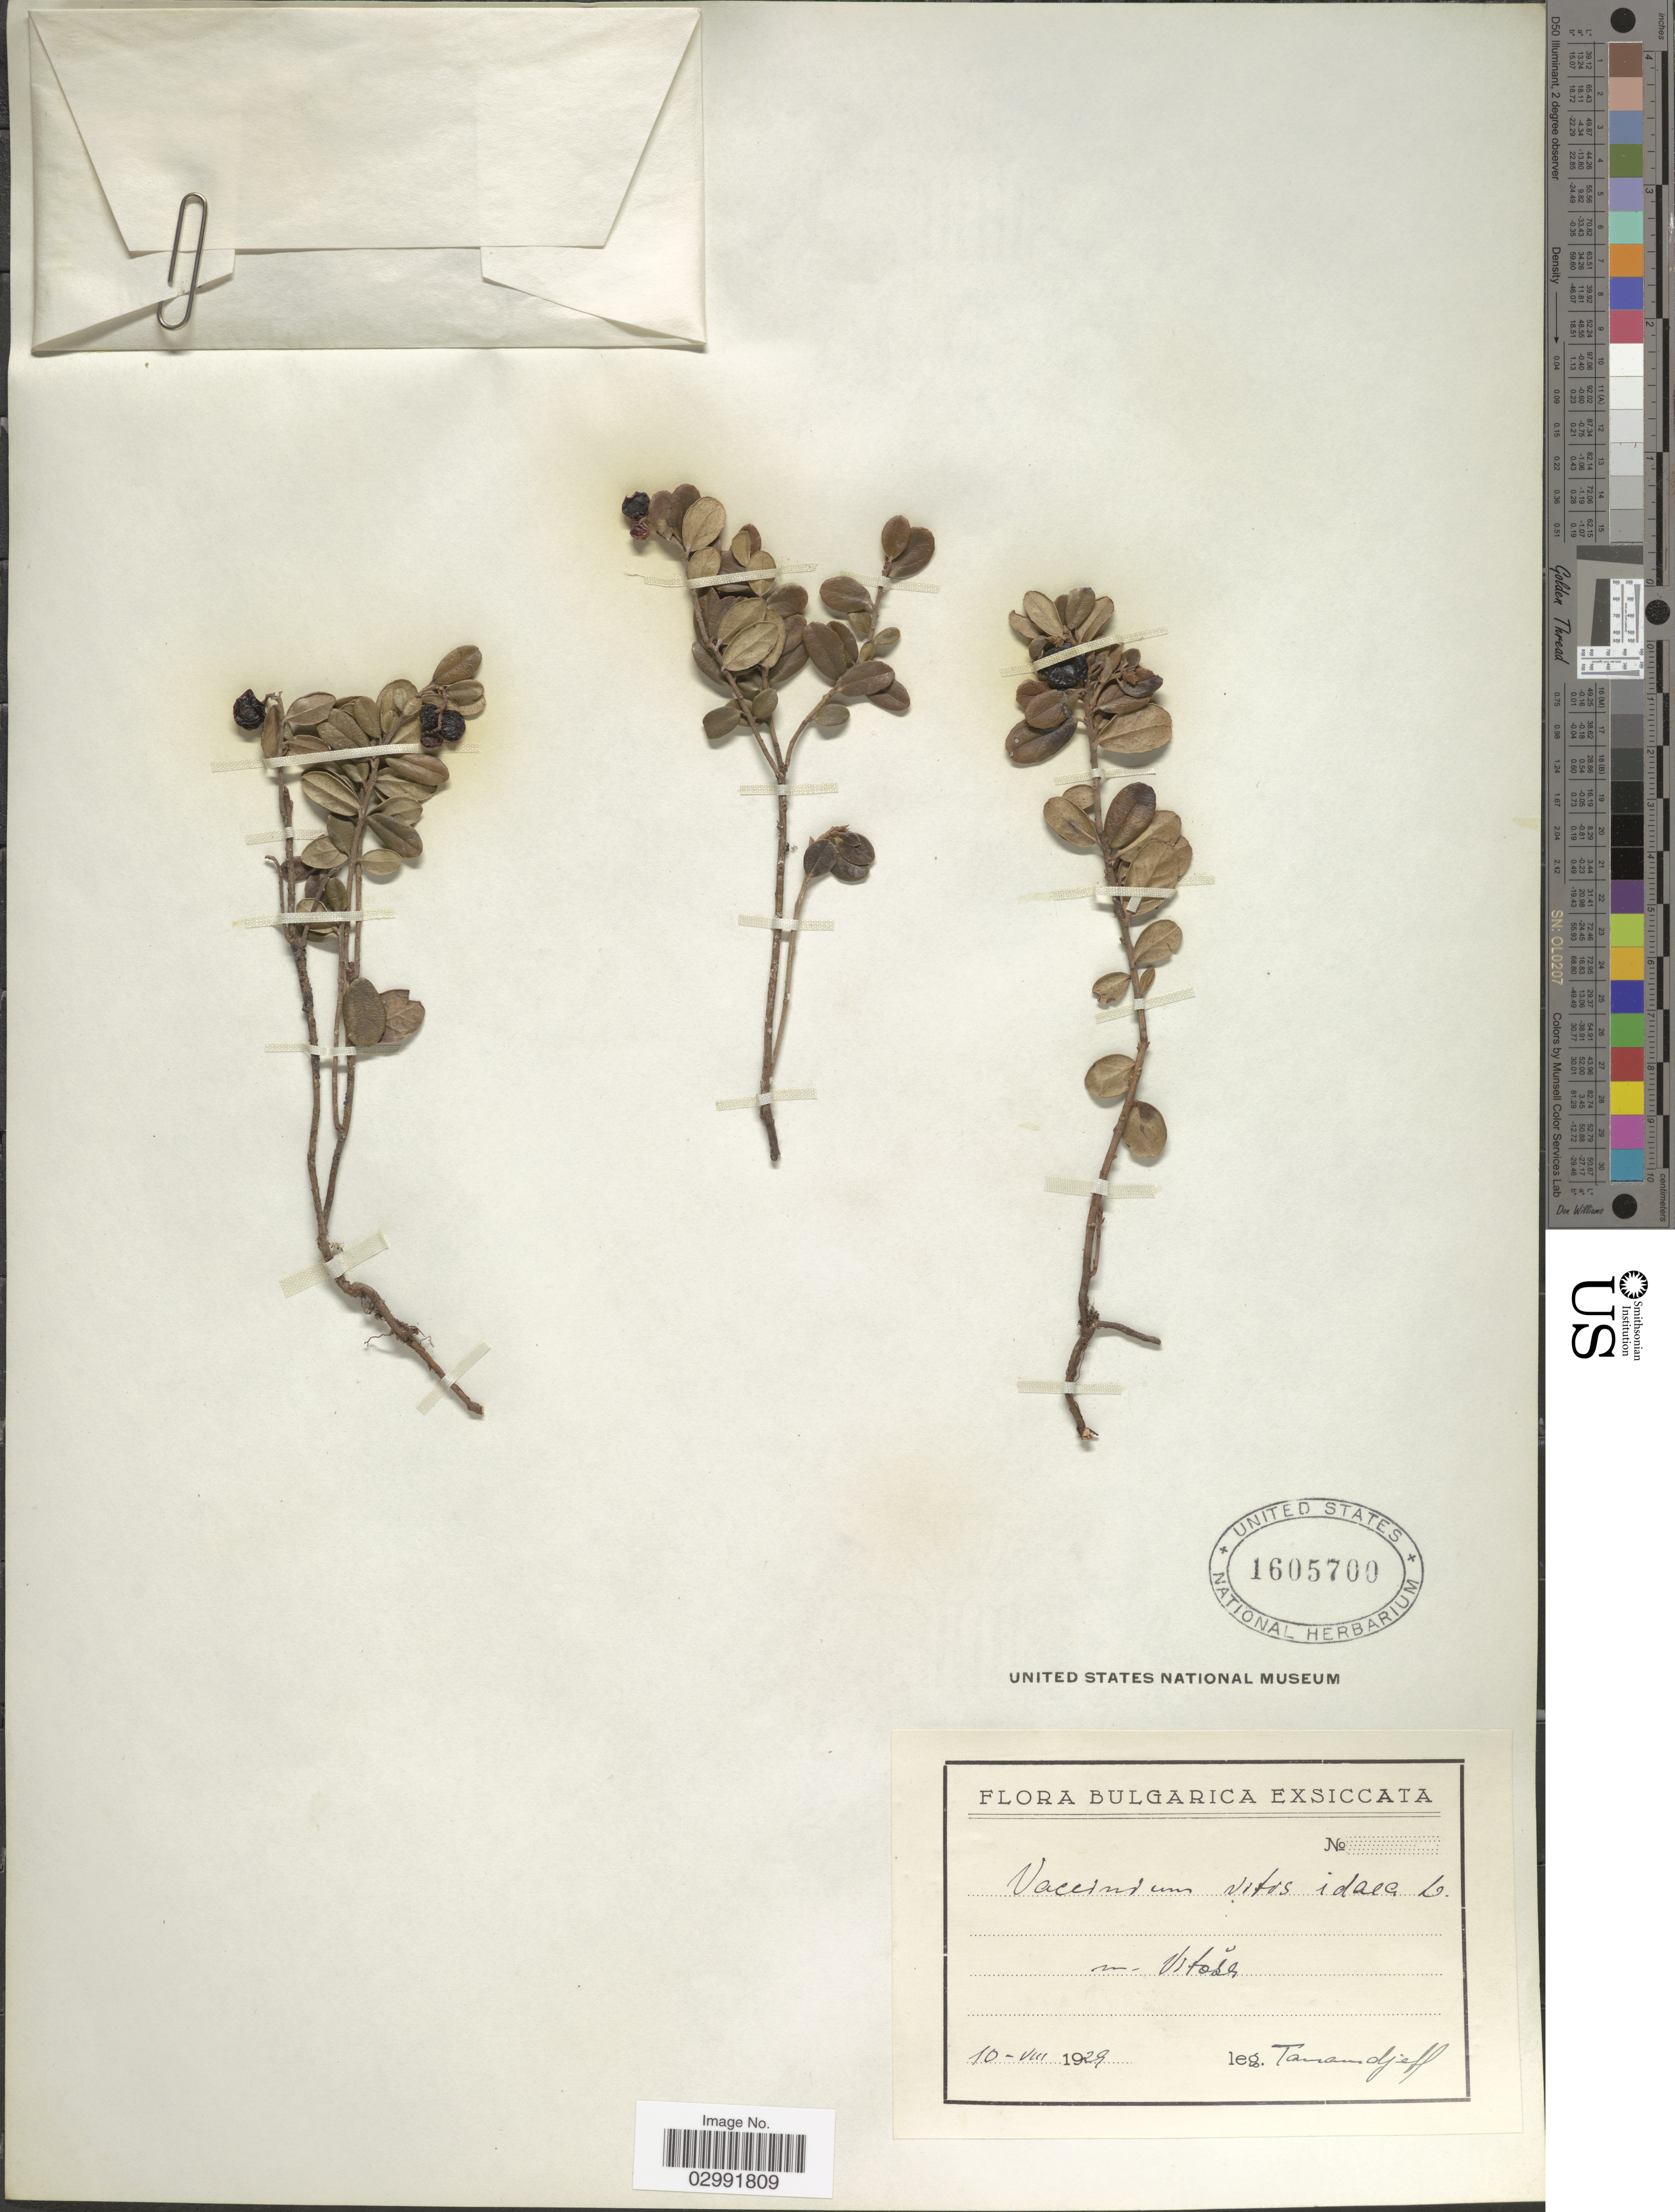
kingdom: Plantae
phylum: Tracheophyta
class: Magnoliopsida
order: Ericales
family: Ericaceae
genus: Vaccinium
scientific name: Vaccinium vitis-idaea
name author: L.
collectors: -. Tanandjeff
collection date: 1929-08-10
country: Bulgaria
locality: Bulgarica, in Vitosa.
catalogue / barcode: US 1605700